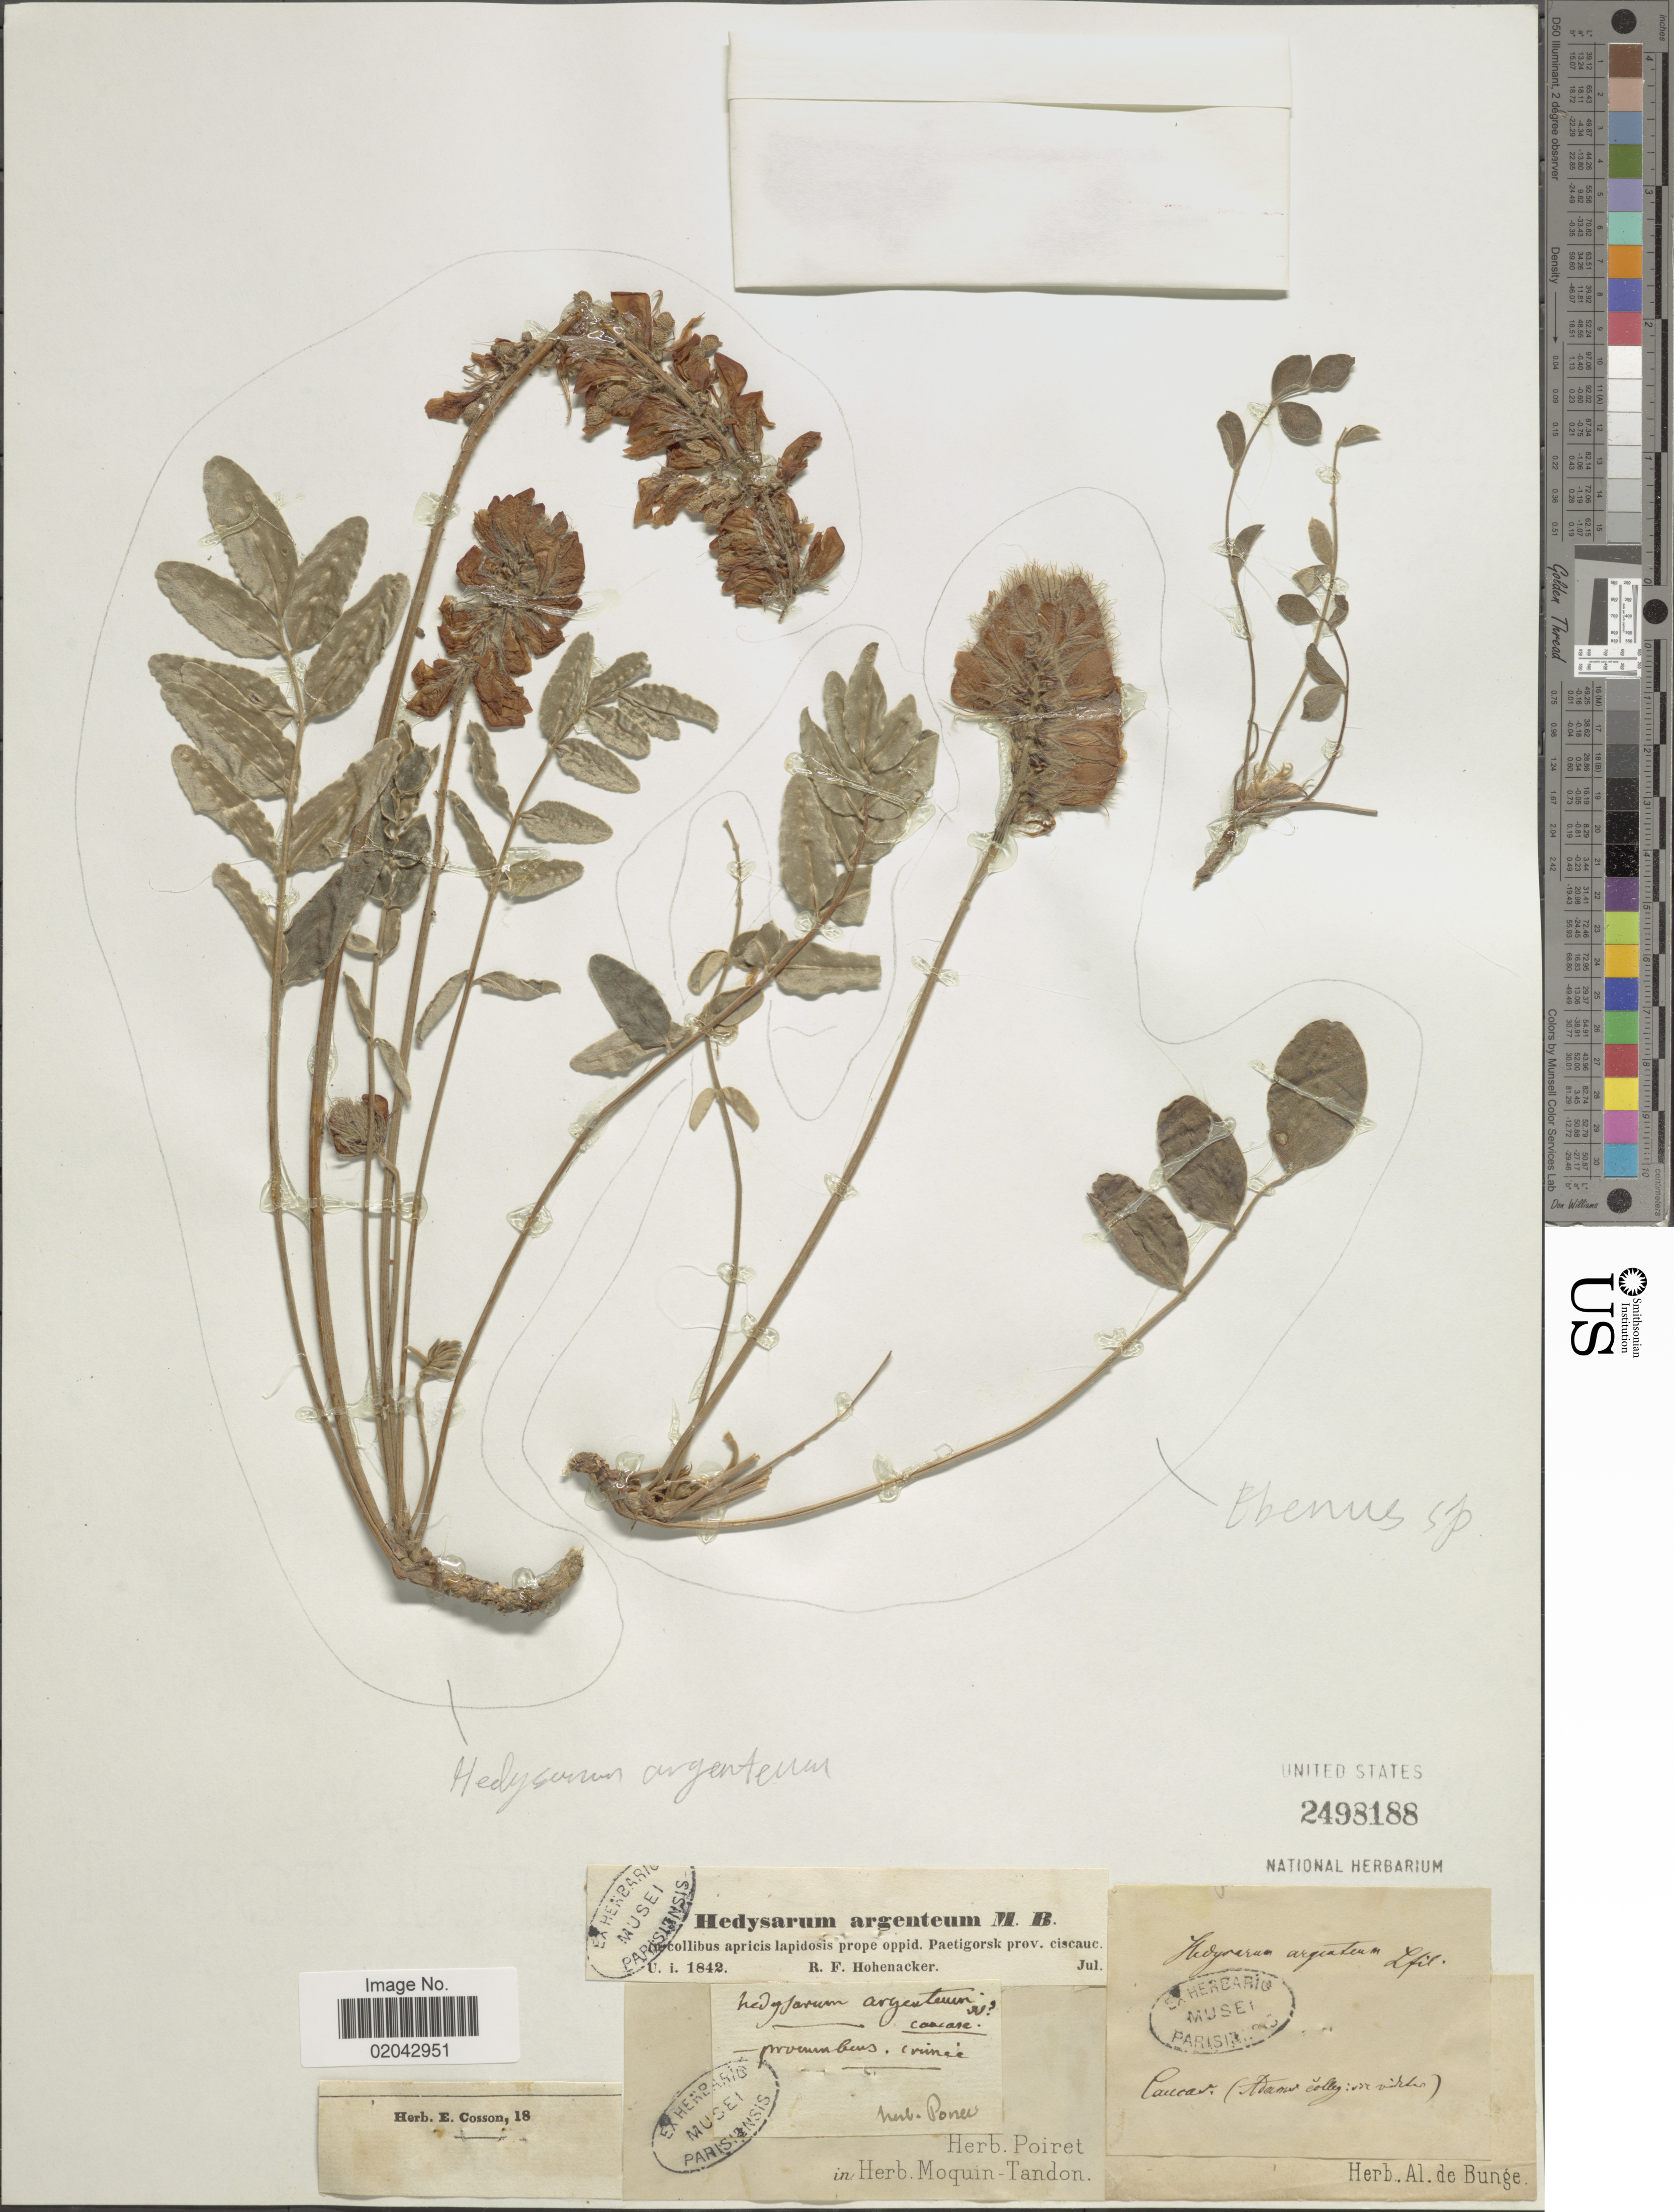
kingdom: Plantae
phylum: Tracheophyta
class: Magnoliopsida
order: Fabales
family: Fabaceae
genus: Hedysarum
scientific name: Hedysarum argenteum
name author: M. Bieb.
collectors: R. F. Hohenacker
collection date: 1842-07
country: Russian Federation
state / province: Stavropol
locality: Collibus apricis lapidosis prope oppid. Pyatigorsk prov. Cisauc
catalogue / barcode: US 2498188